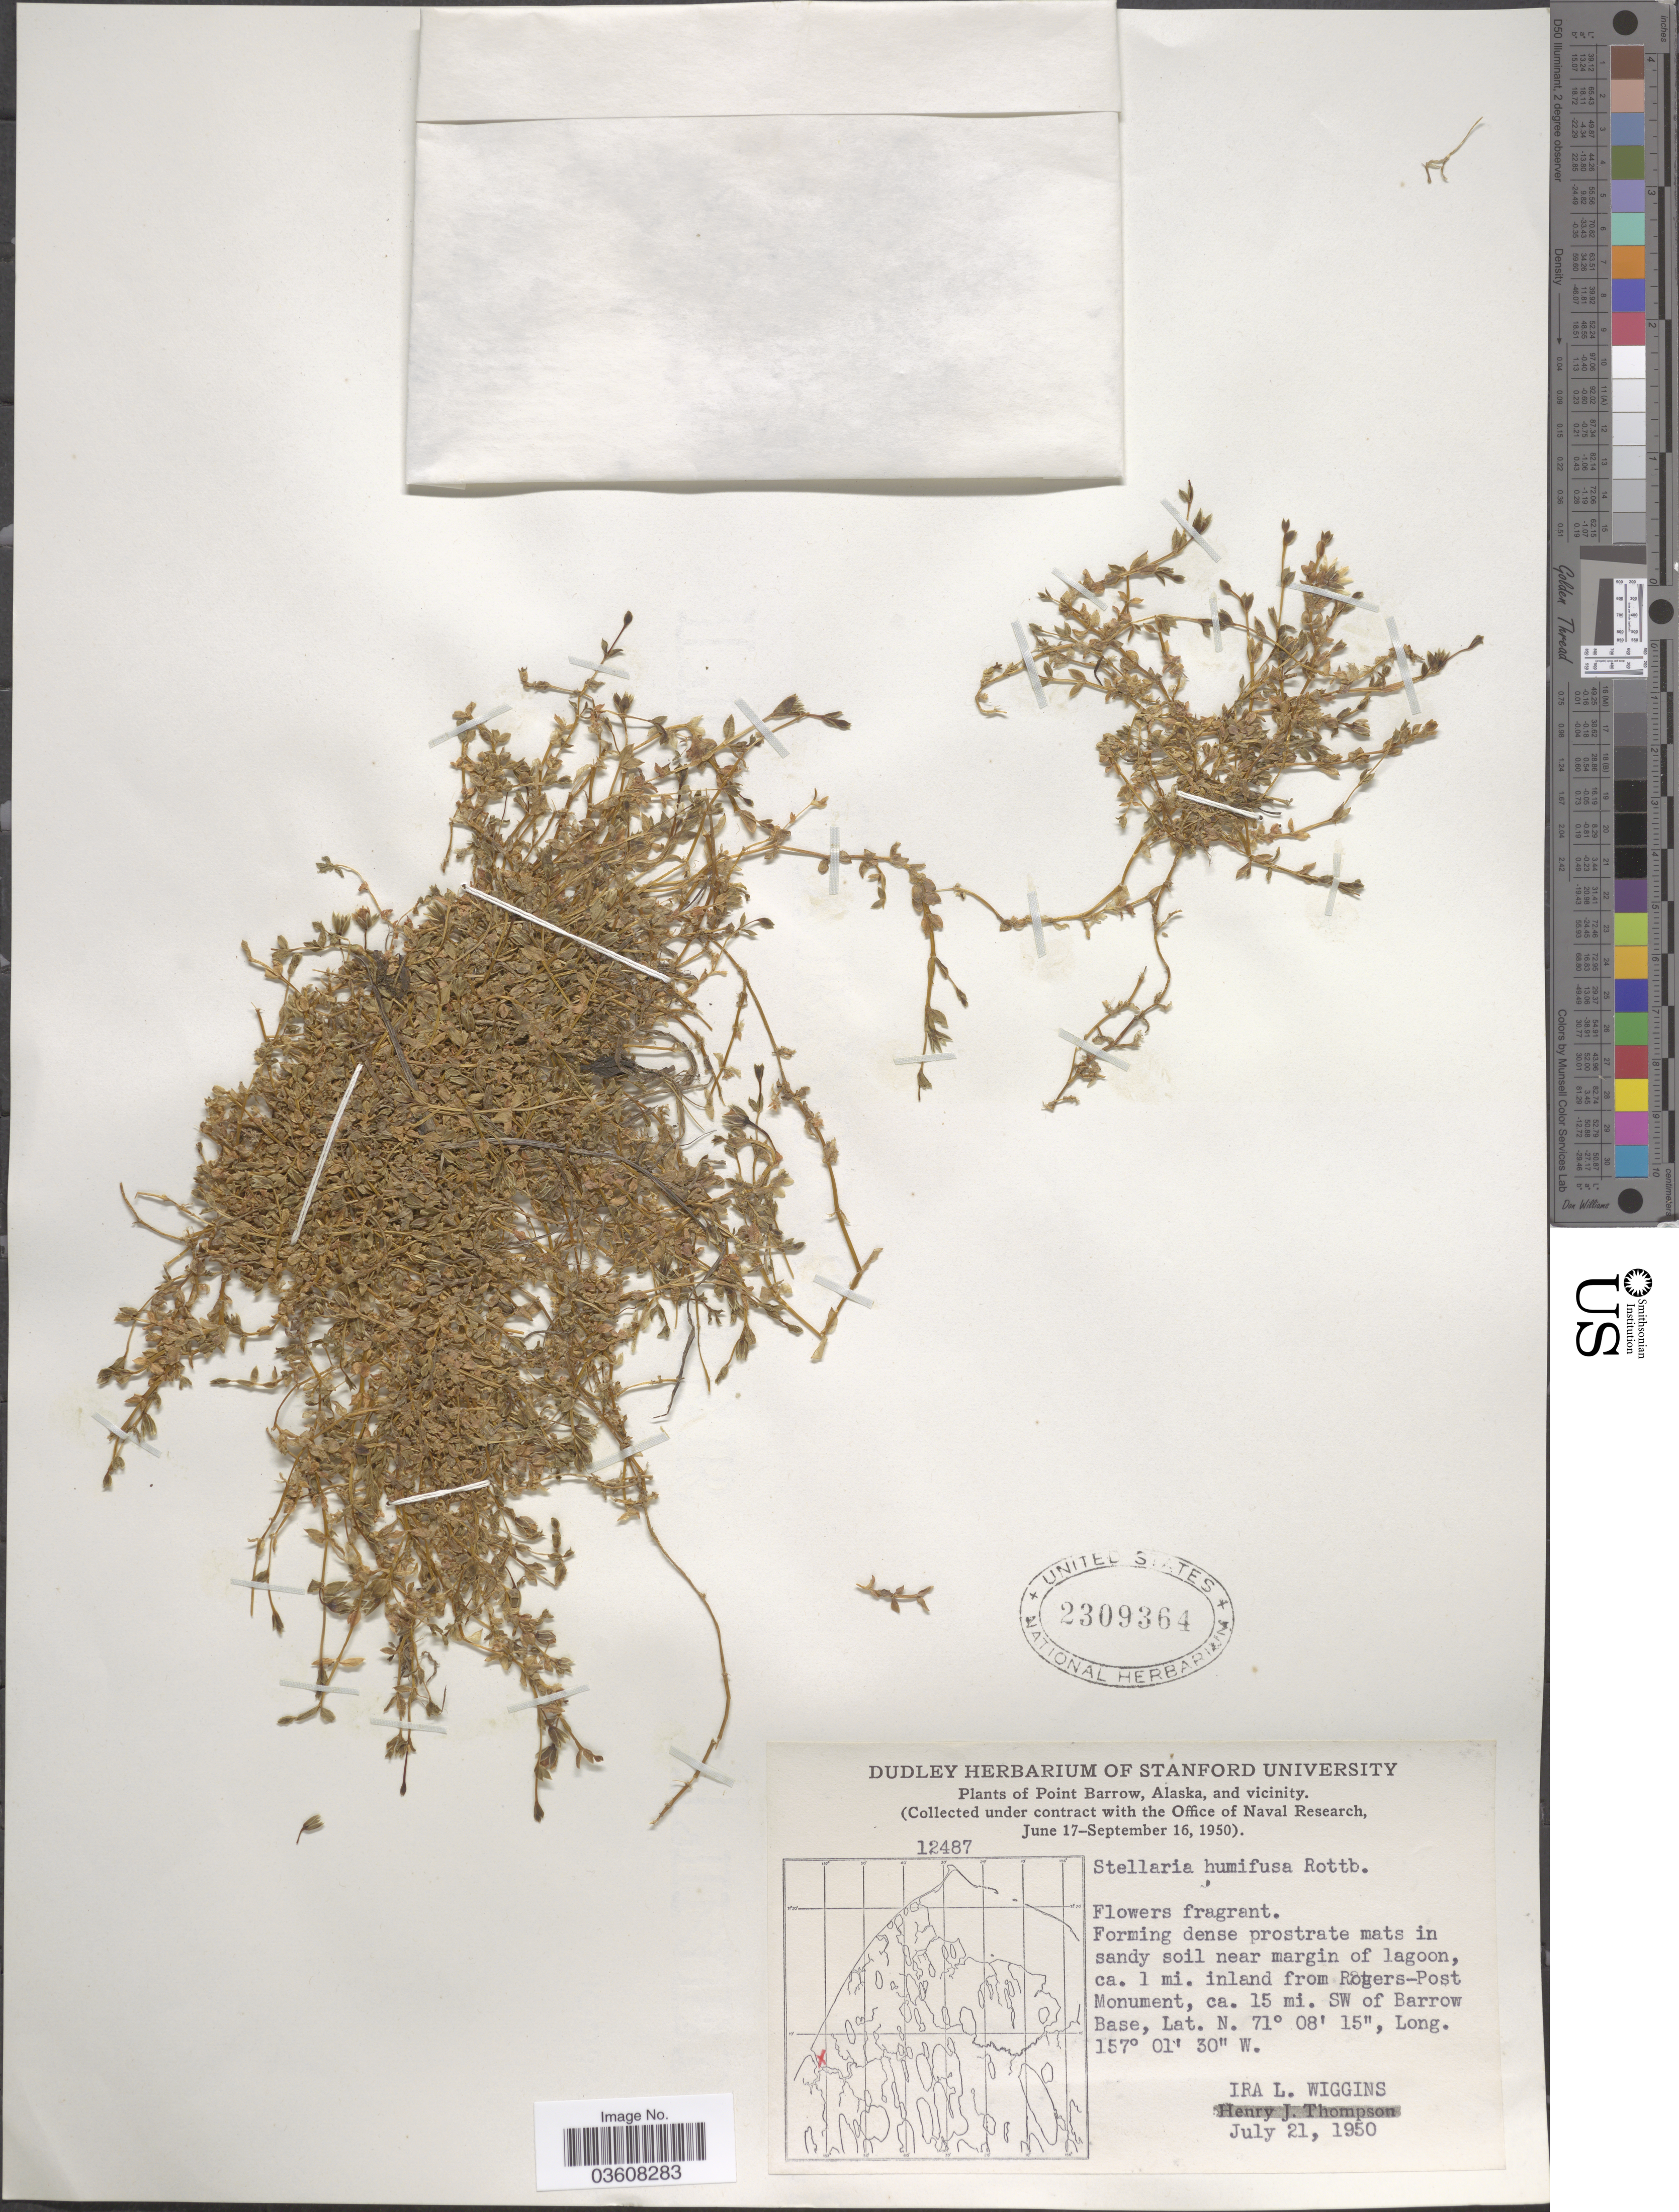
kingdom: Plantae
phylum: Tracheophyta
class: Magnoliopsida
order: Caryophyllales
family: Caryophyllaceae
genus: Stellaria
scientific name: Stellaria humifusa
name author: Rottb.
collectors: I. L. Wiggins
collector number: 12487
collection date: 1950-07-21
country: United States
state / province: Alaska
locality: Point Barrow, Alaska, and vicinity. Ca. 1 mi. inland from Rogers-Post Monument, ca. 15 mi. SW of Barrow Base.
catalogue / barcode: US 2309364